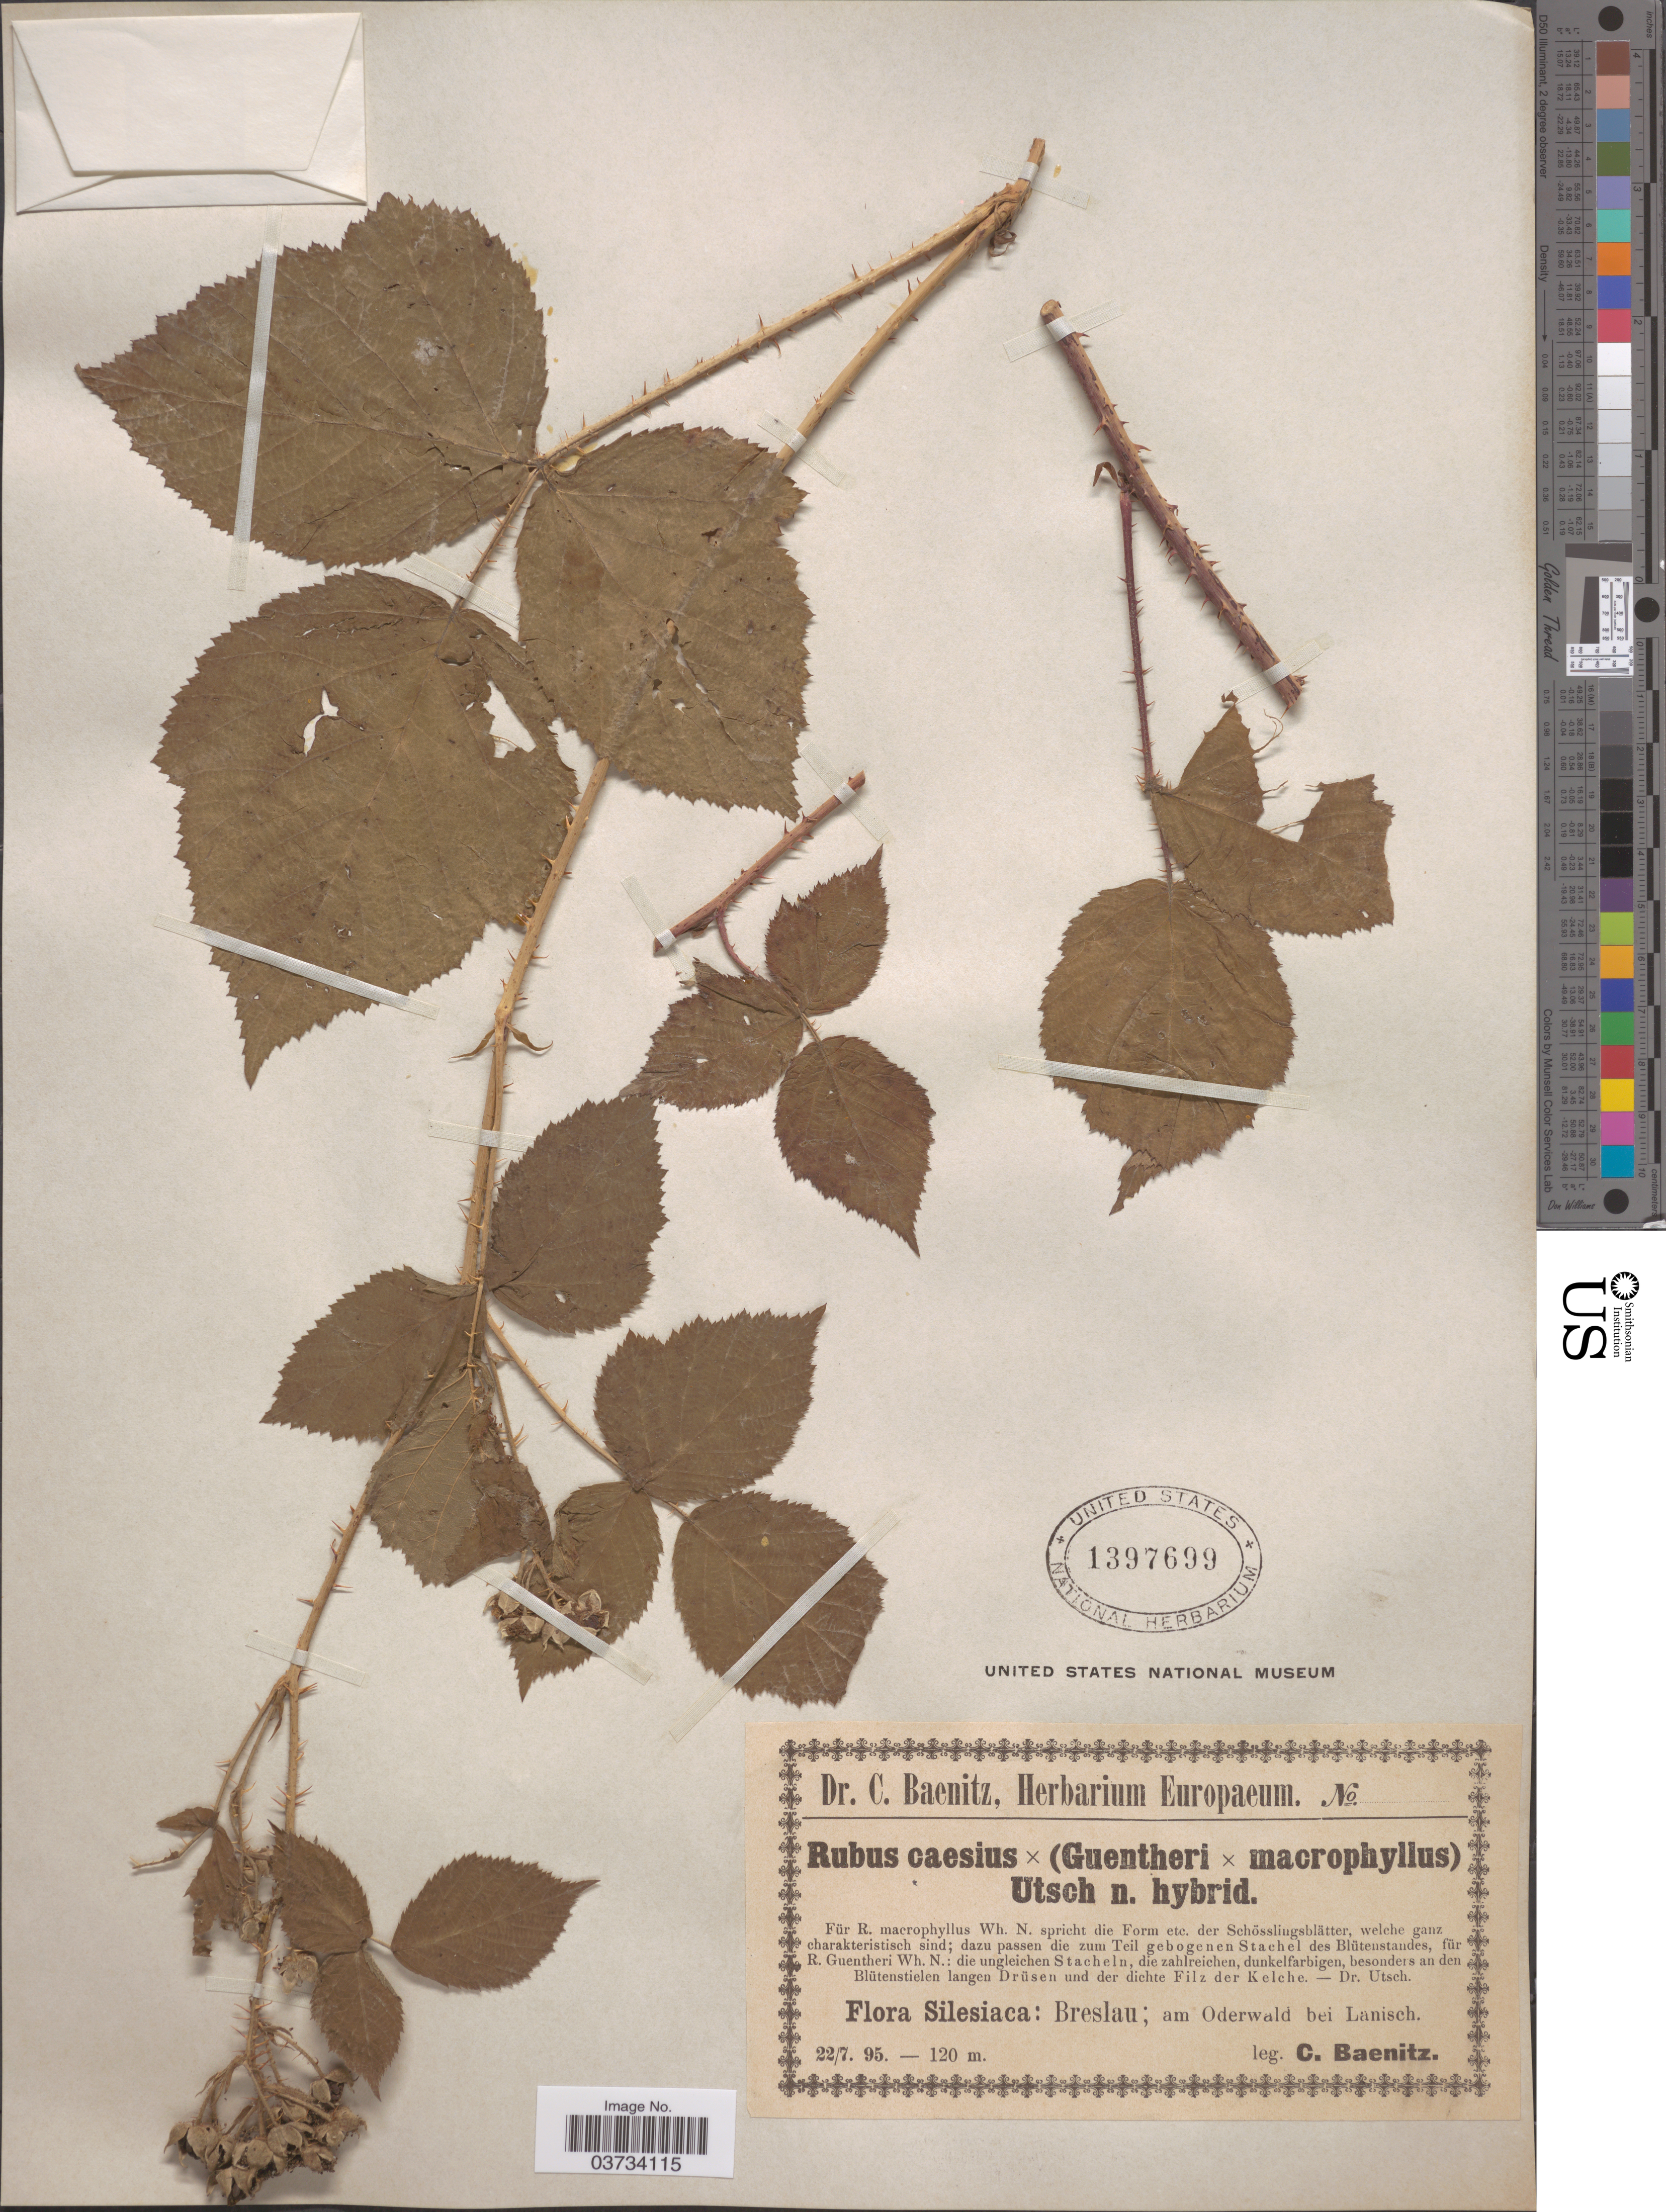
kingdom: Plantae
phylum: Tracheophyta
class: Magnoliopsida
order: Rosales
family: Rosaceae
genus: Rubus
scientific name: Rubus caesius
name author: L.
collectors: C. G. Baenitz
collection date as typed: Transcribed d/m/y: 22/7/95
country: Poland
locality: Silesiaca: Breslau; am Oderwald bei Lanisch.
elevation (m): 120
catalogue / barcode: US 1397699